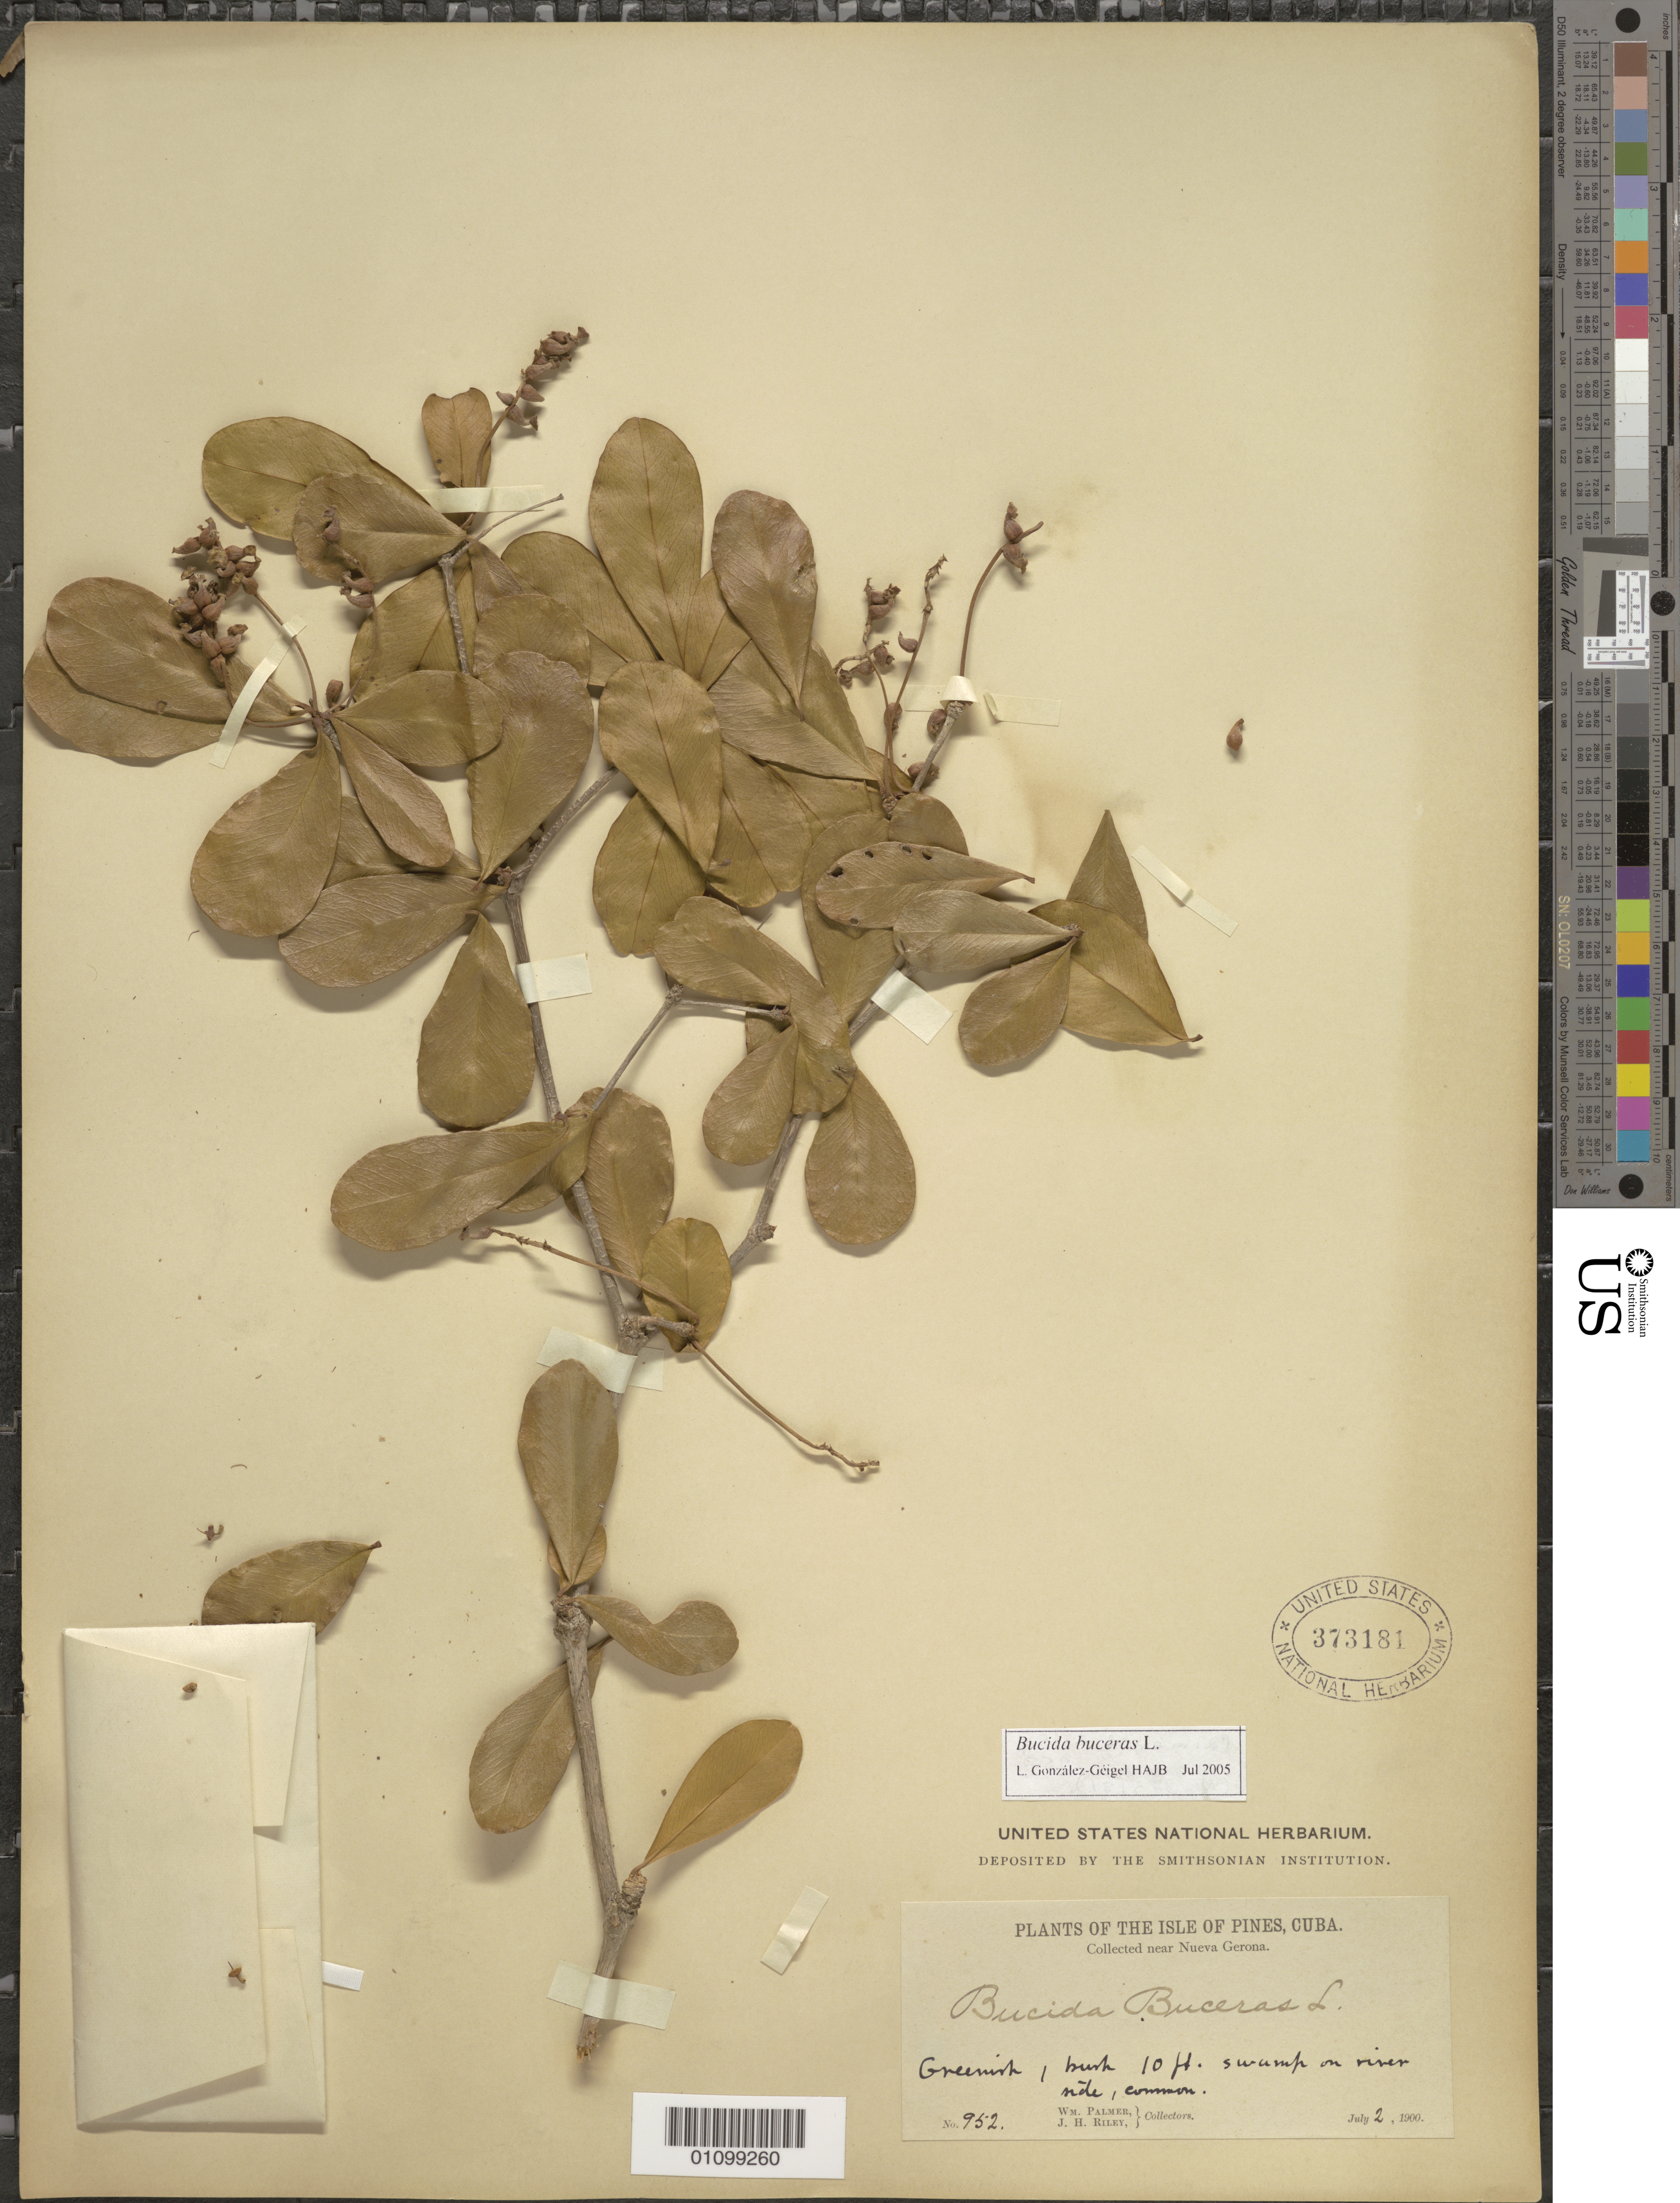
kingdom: Plantae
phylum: Tracheophyta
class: Magnoliopsida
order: Myrtales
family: Combretaceae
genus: Terminalia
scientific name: Terminalia buceras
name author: (L.) C. Wright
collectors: W. Palmer & J. H. Riley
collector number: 952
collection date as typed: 02 Jul 1900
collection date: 1900-07-02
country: Cuba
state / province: Isla de La Juventud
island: Isla de la Juventud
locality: Isle of Pines, Near Nueva Gerona Swamp on river side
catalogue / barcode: US 373181